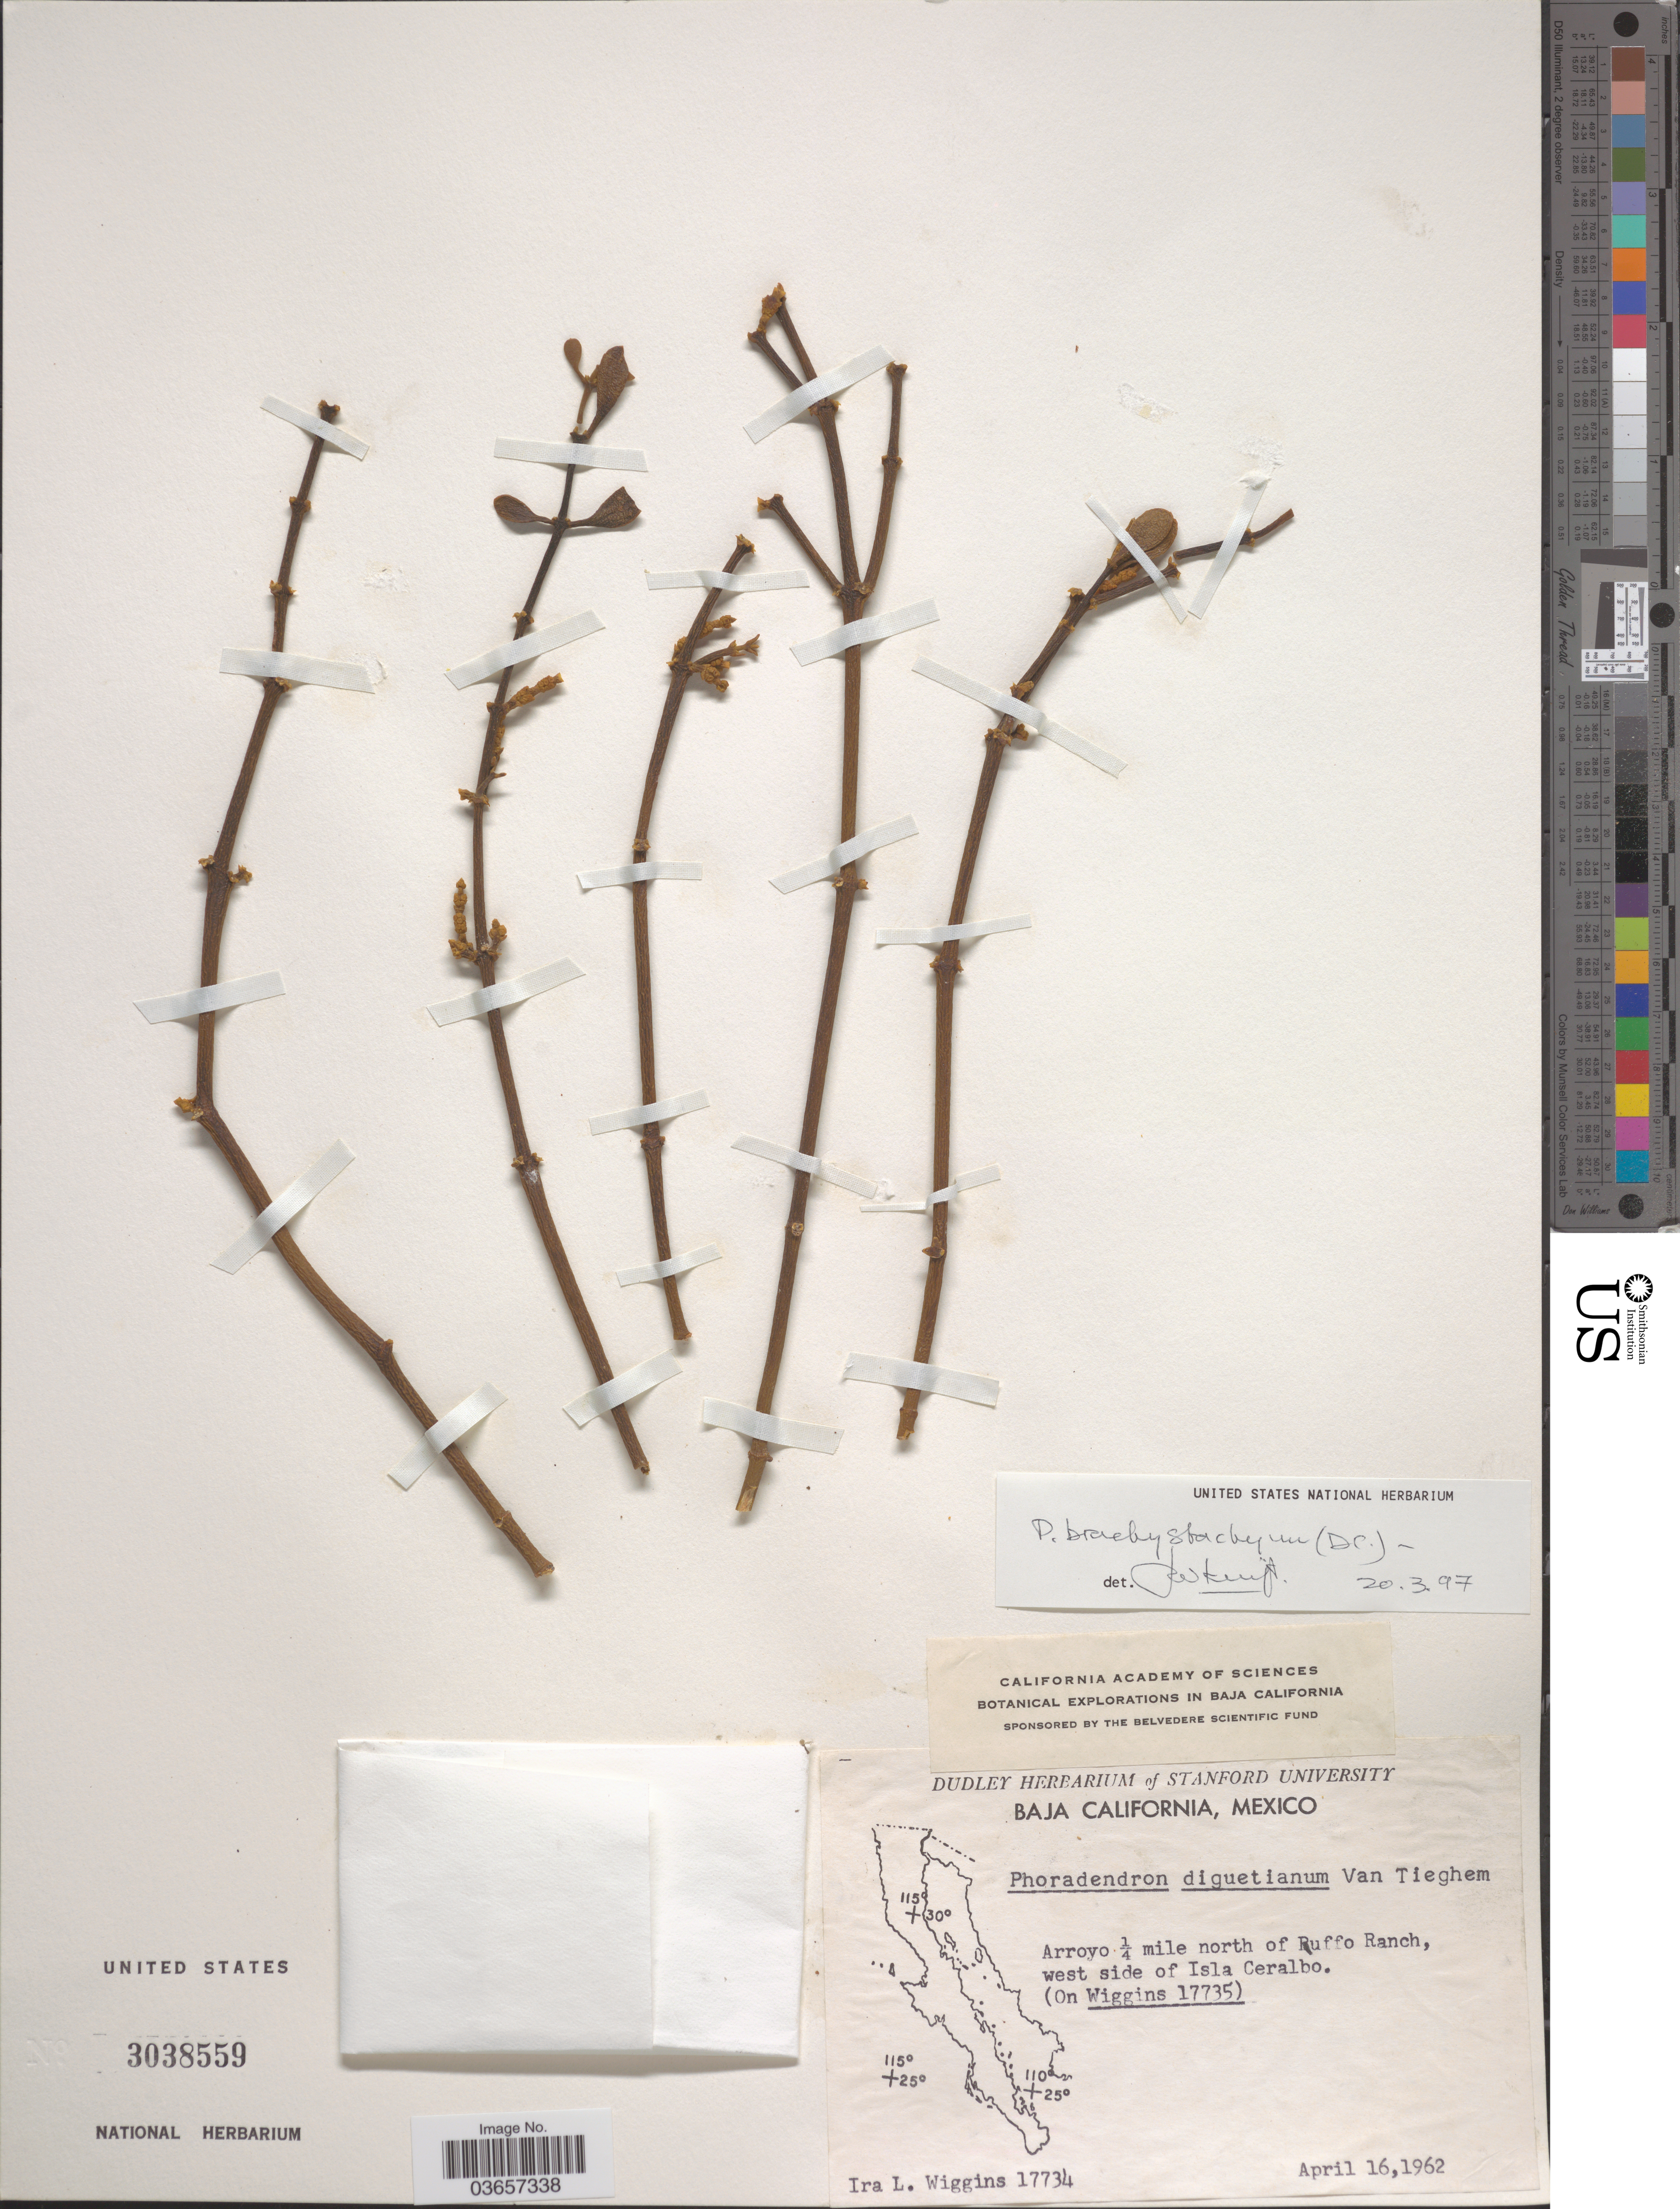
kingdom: Plantae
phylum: Tracheophyta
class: Magnoliopsida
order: Santalales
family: Viscaceae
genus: Phoradendron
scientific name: Phoradendron brachystachyum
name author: (DC.) Oliv.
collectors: I. L. Wiggins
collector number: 17734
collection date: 1962-04-16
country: Mexico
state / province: Baja California Sur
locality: Arroyo ¼ mile north of Ruffo Ranch, west side of Isla Ceralbo.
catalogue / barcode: US 3038559